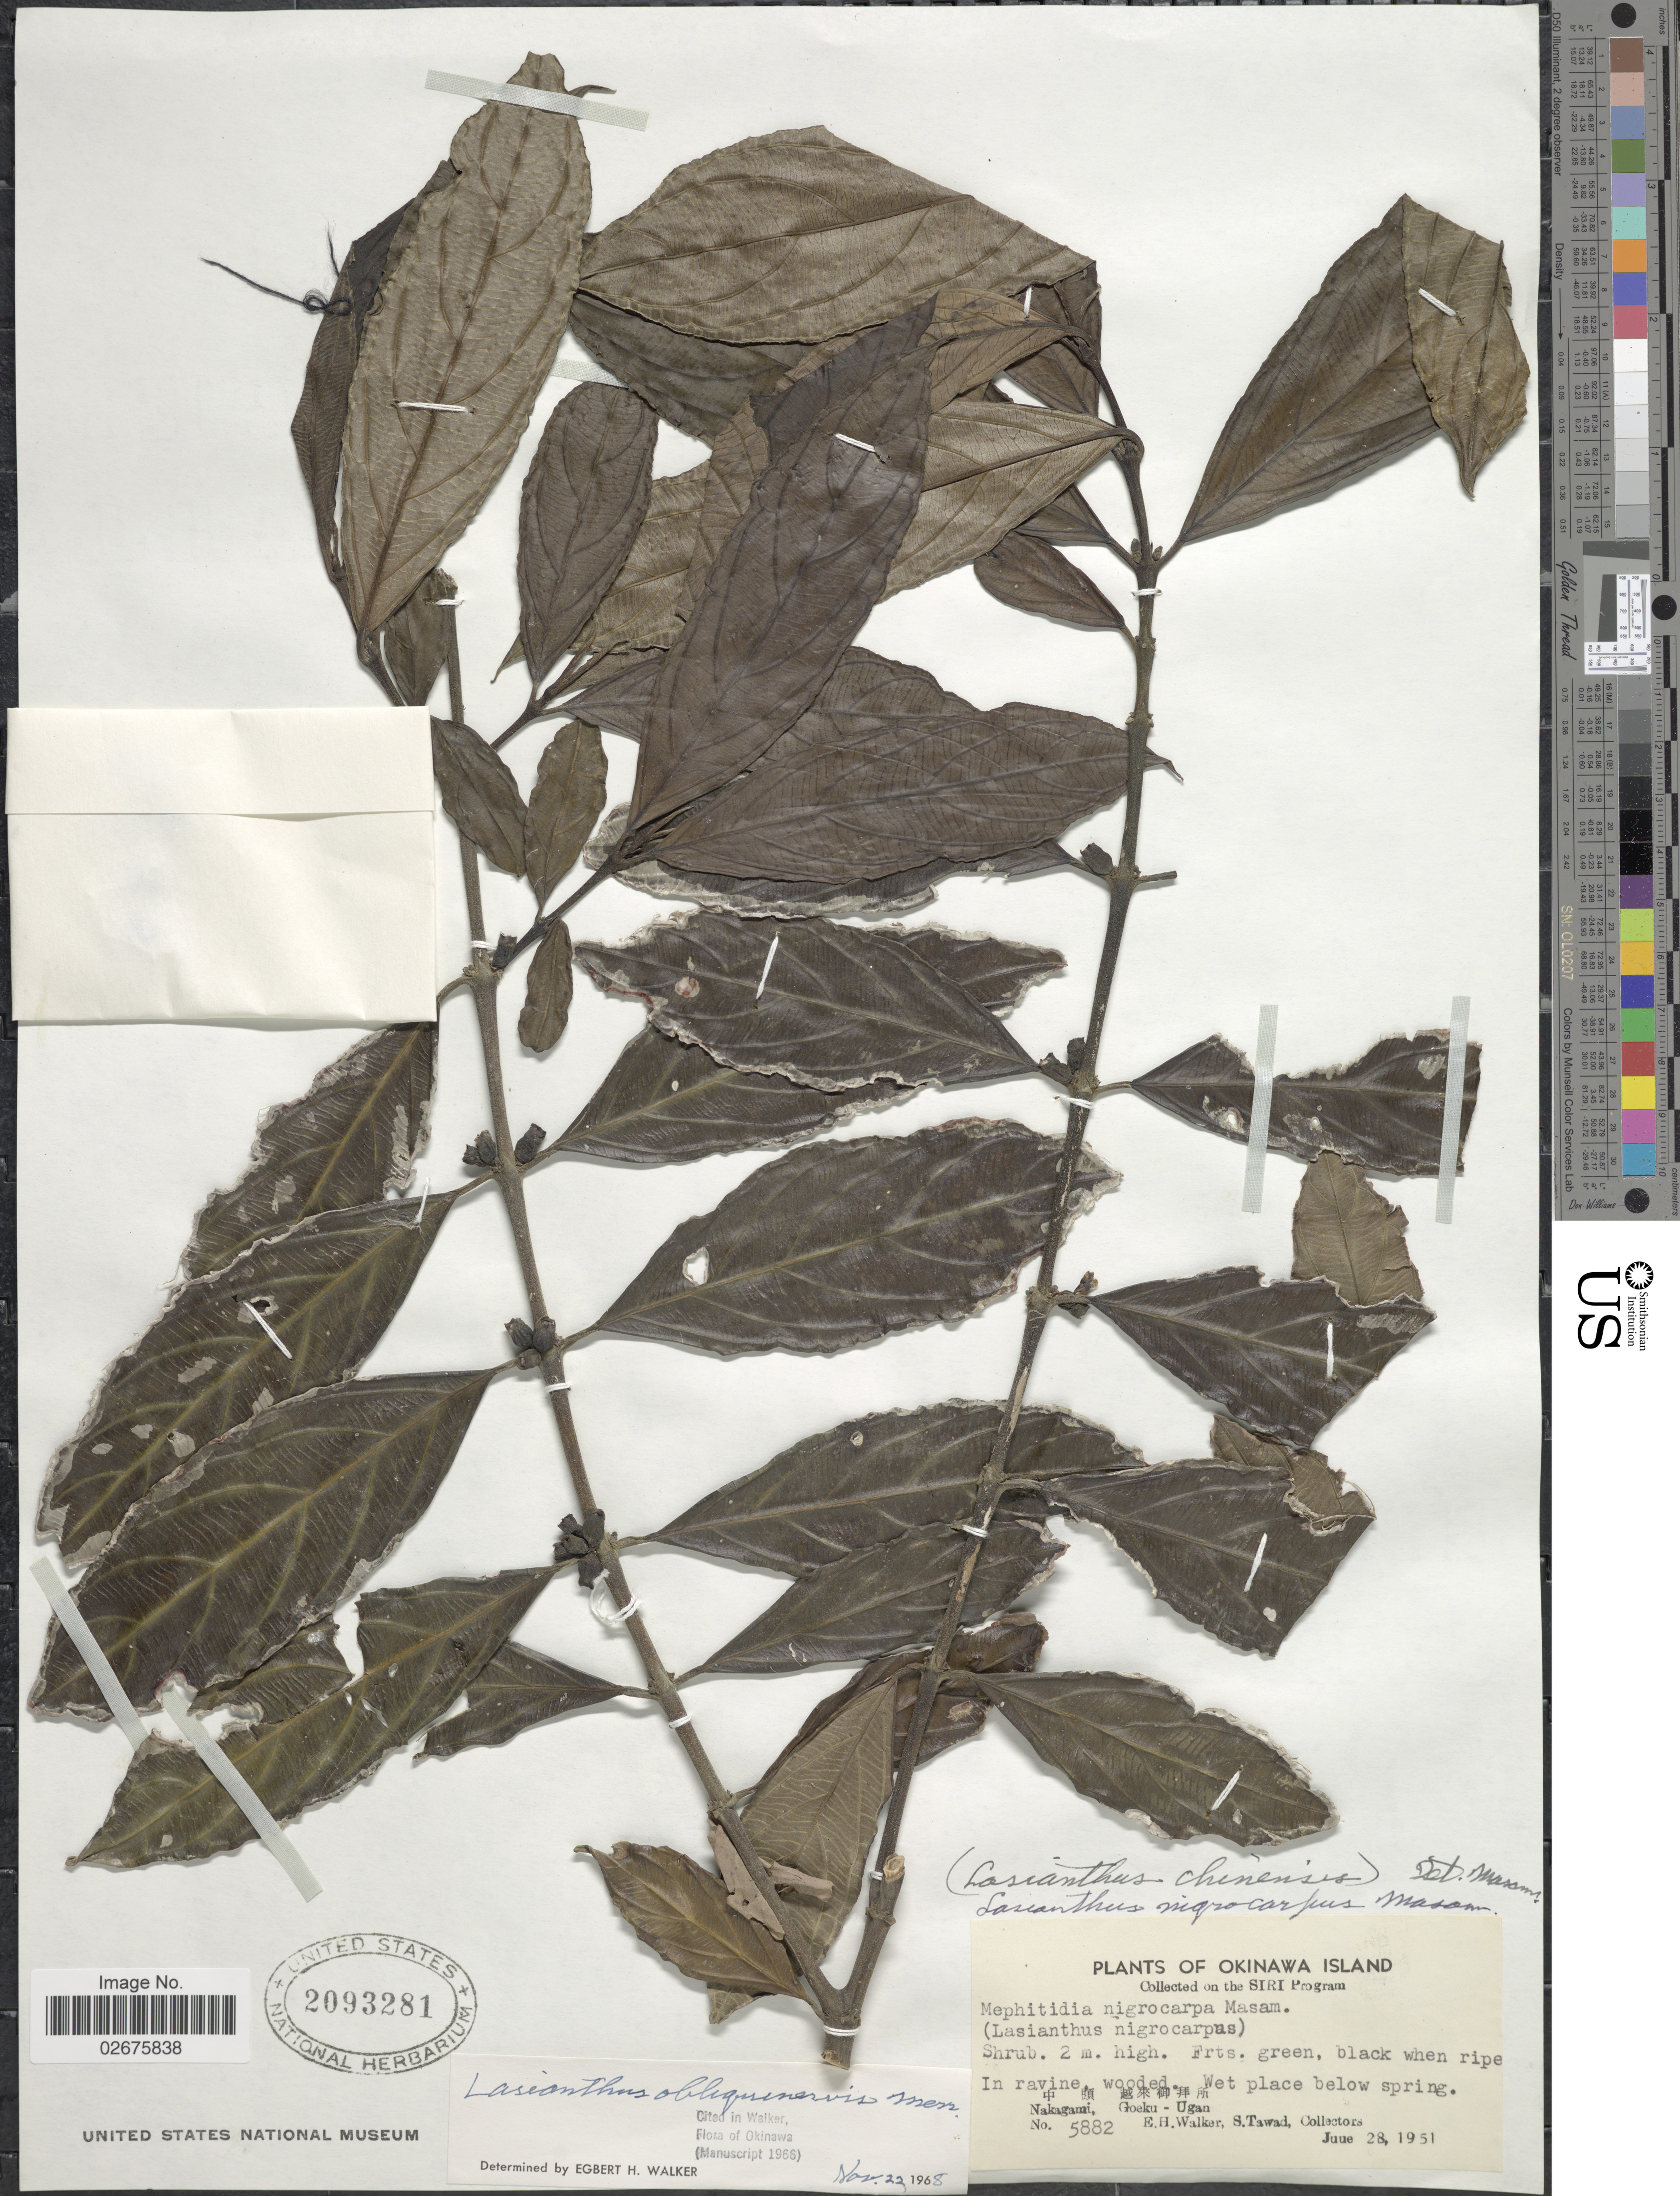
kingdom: Plantae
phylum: Tracheophyta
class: Magnoliopsida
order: Gentianales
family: Rubiaceae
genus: Lasianthus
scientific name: Lasianthus verticillatus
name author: (Lour.) Merr.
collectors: E. H. Walker & S. Tawada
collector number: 5882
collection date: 1951-06-28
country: Japan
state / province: Okinawa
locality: Okinawa Island, In ravine wooded. Wet places below spring, Nakagami, Goeku - Ugan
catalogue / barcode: US 2093281